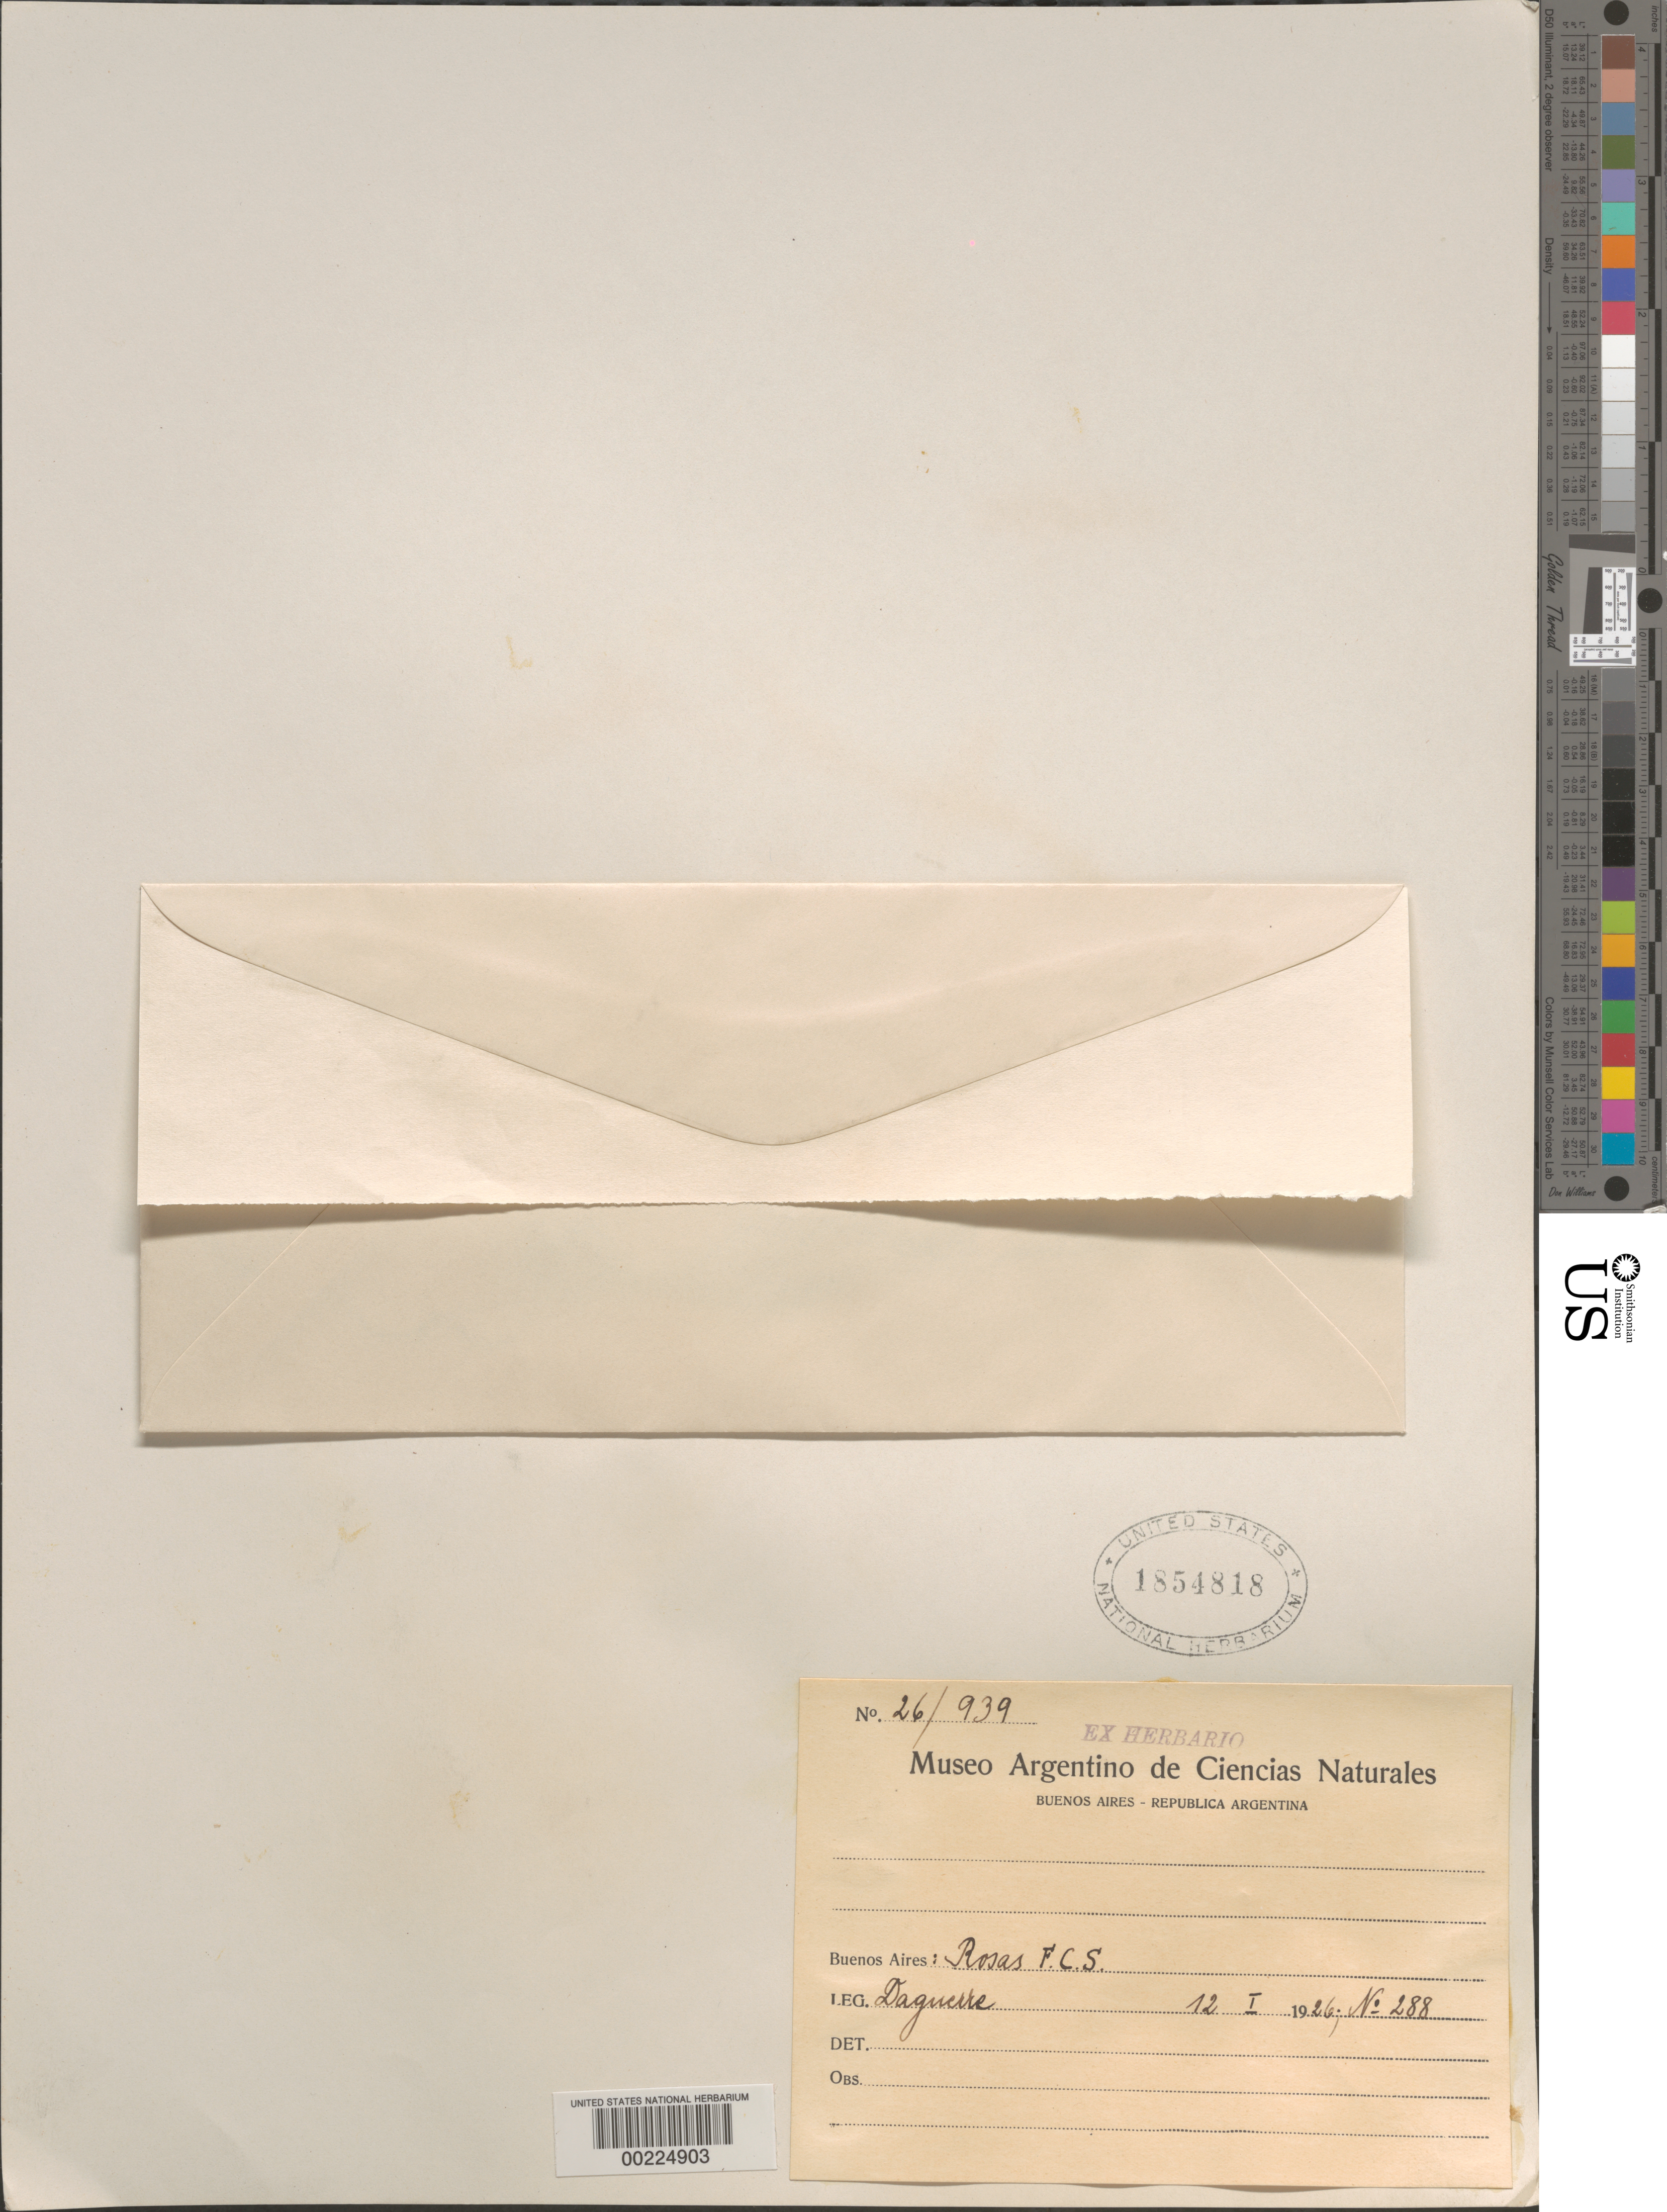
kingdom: Plantae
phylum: Tracheophyta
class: Liliopsida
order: Asparagales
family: Amaryllidaceae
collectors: -. Daguerre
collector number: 26 / 939 / 288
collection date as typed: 12 Jan 1926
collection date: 1926-01-12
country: Argentina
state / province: Buenos Aires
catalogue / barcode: US 1854818